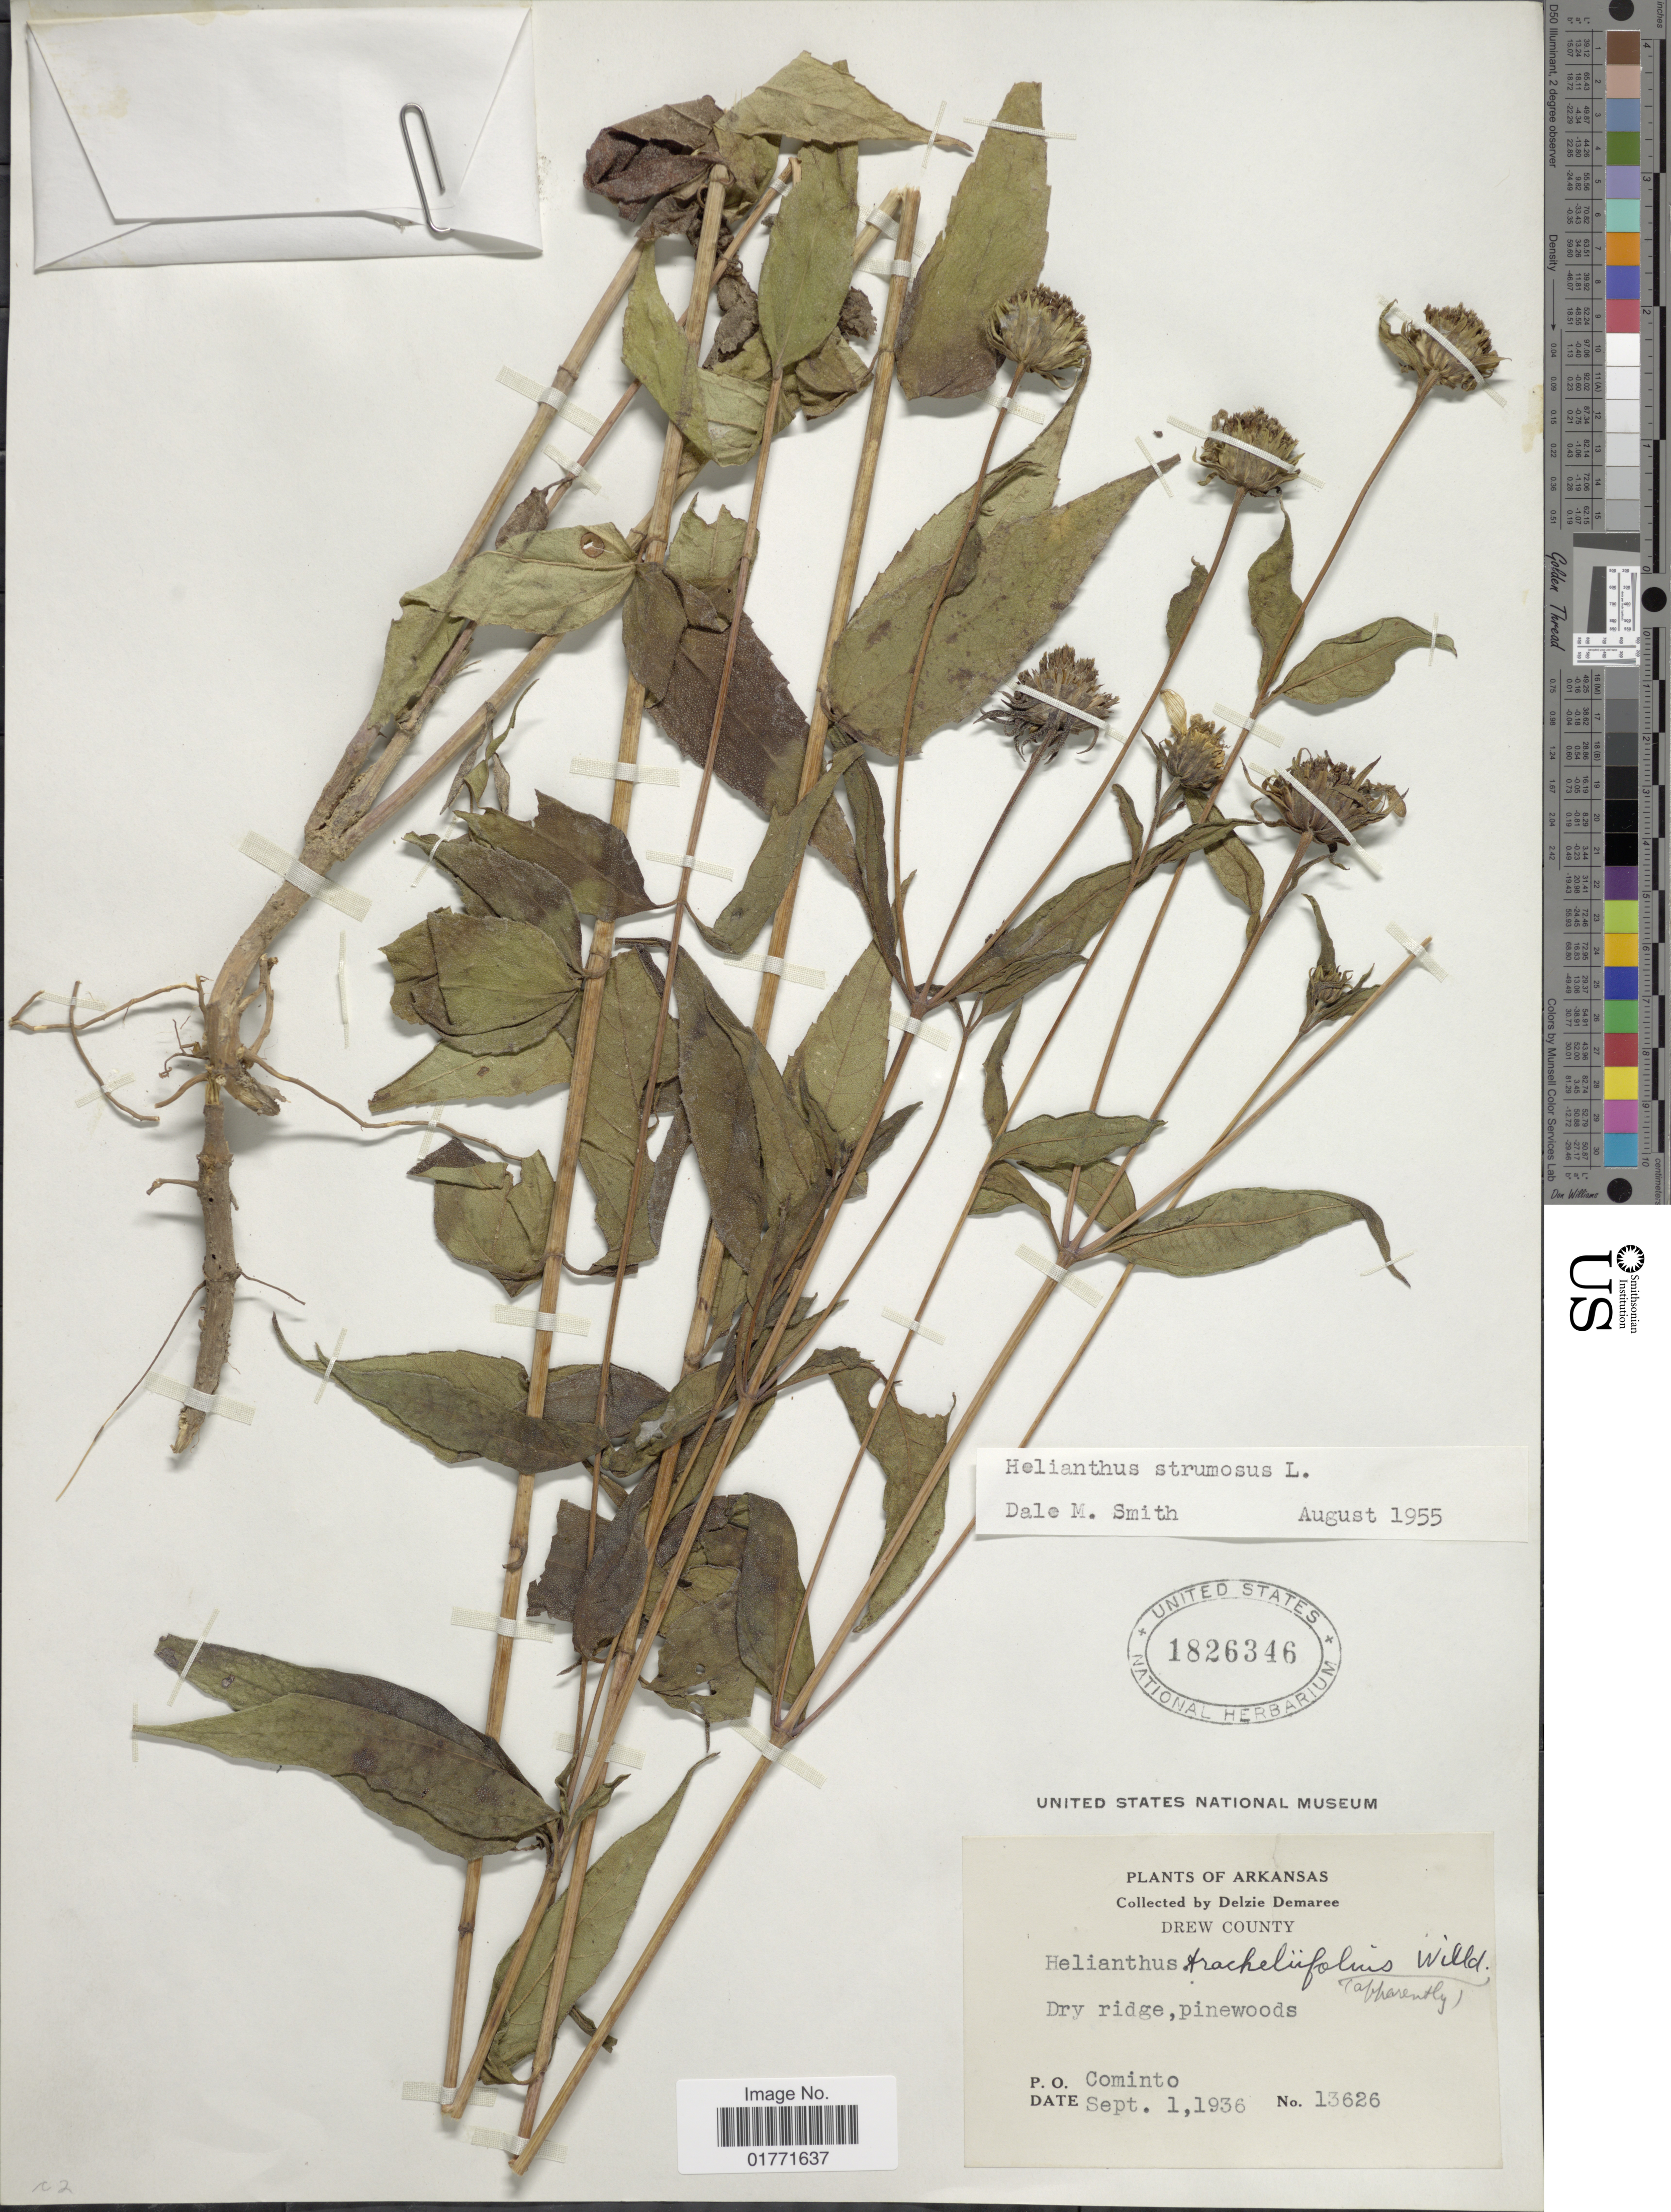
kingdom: Plantae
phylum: Tracheophyta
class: Magnoliopsida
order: Asterales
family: Asteraceae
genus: Helianthus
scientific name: Helianthus strumosus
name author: L.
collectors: D. Demaree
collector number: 13626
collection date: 1936-09-01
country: United States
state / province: Arkansas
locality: Arkansas. Drew County. Cominto.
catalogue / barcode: US 1826346